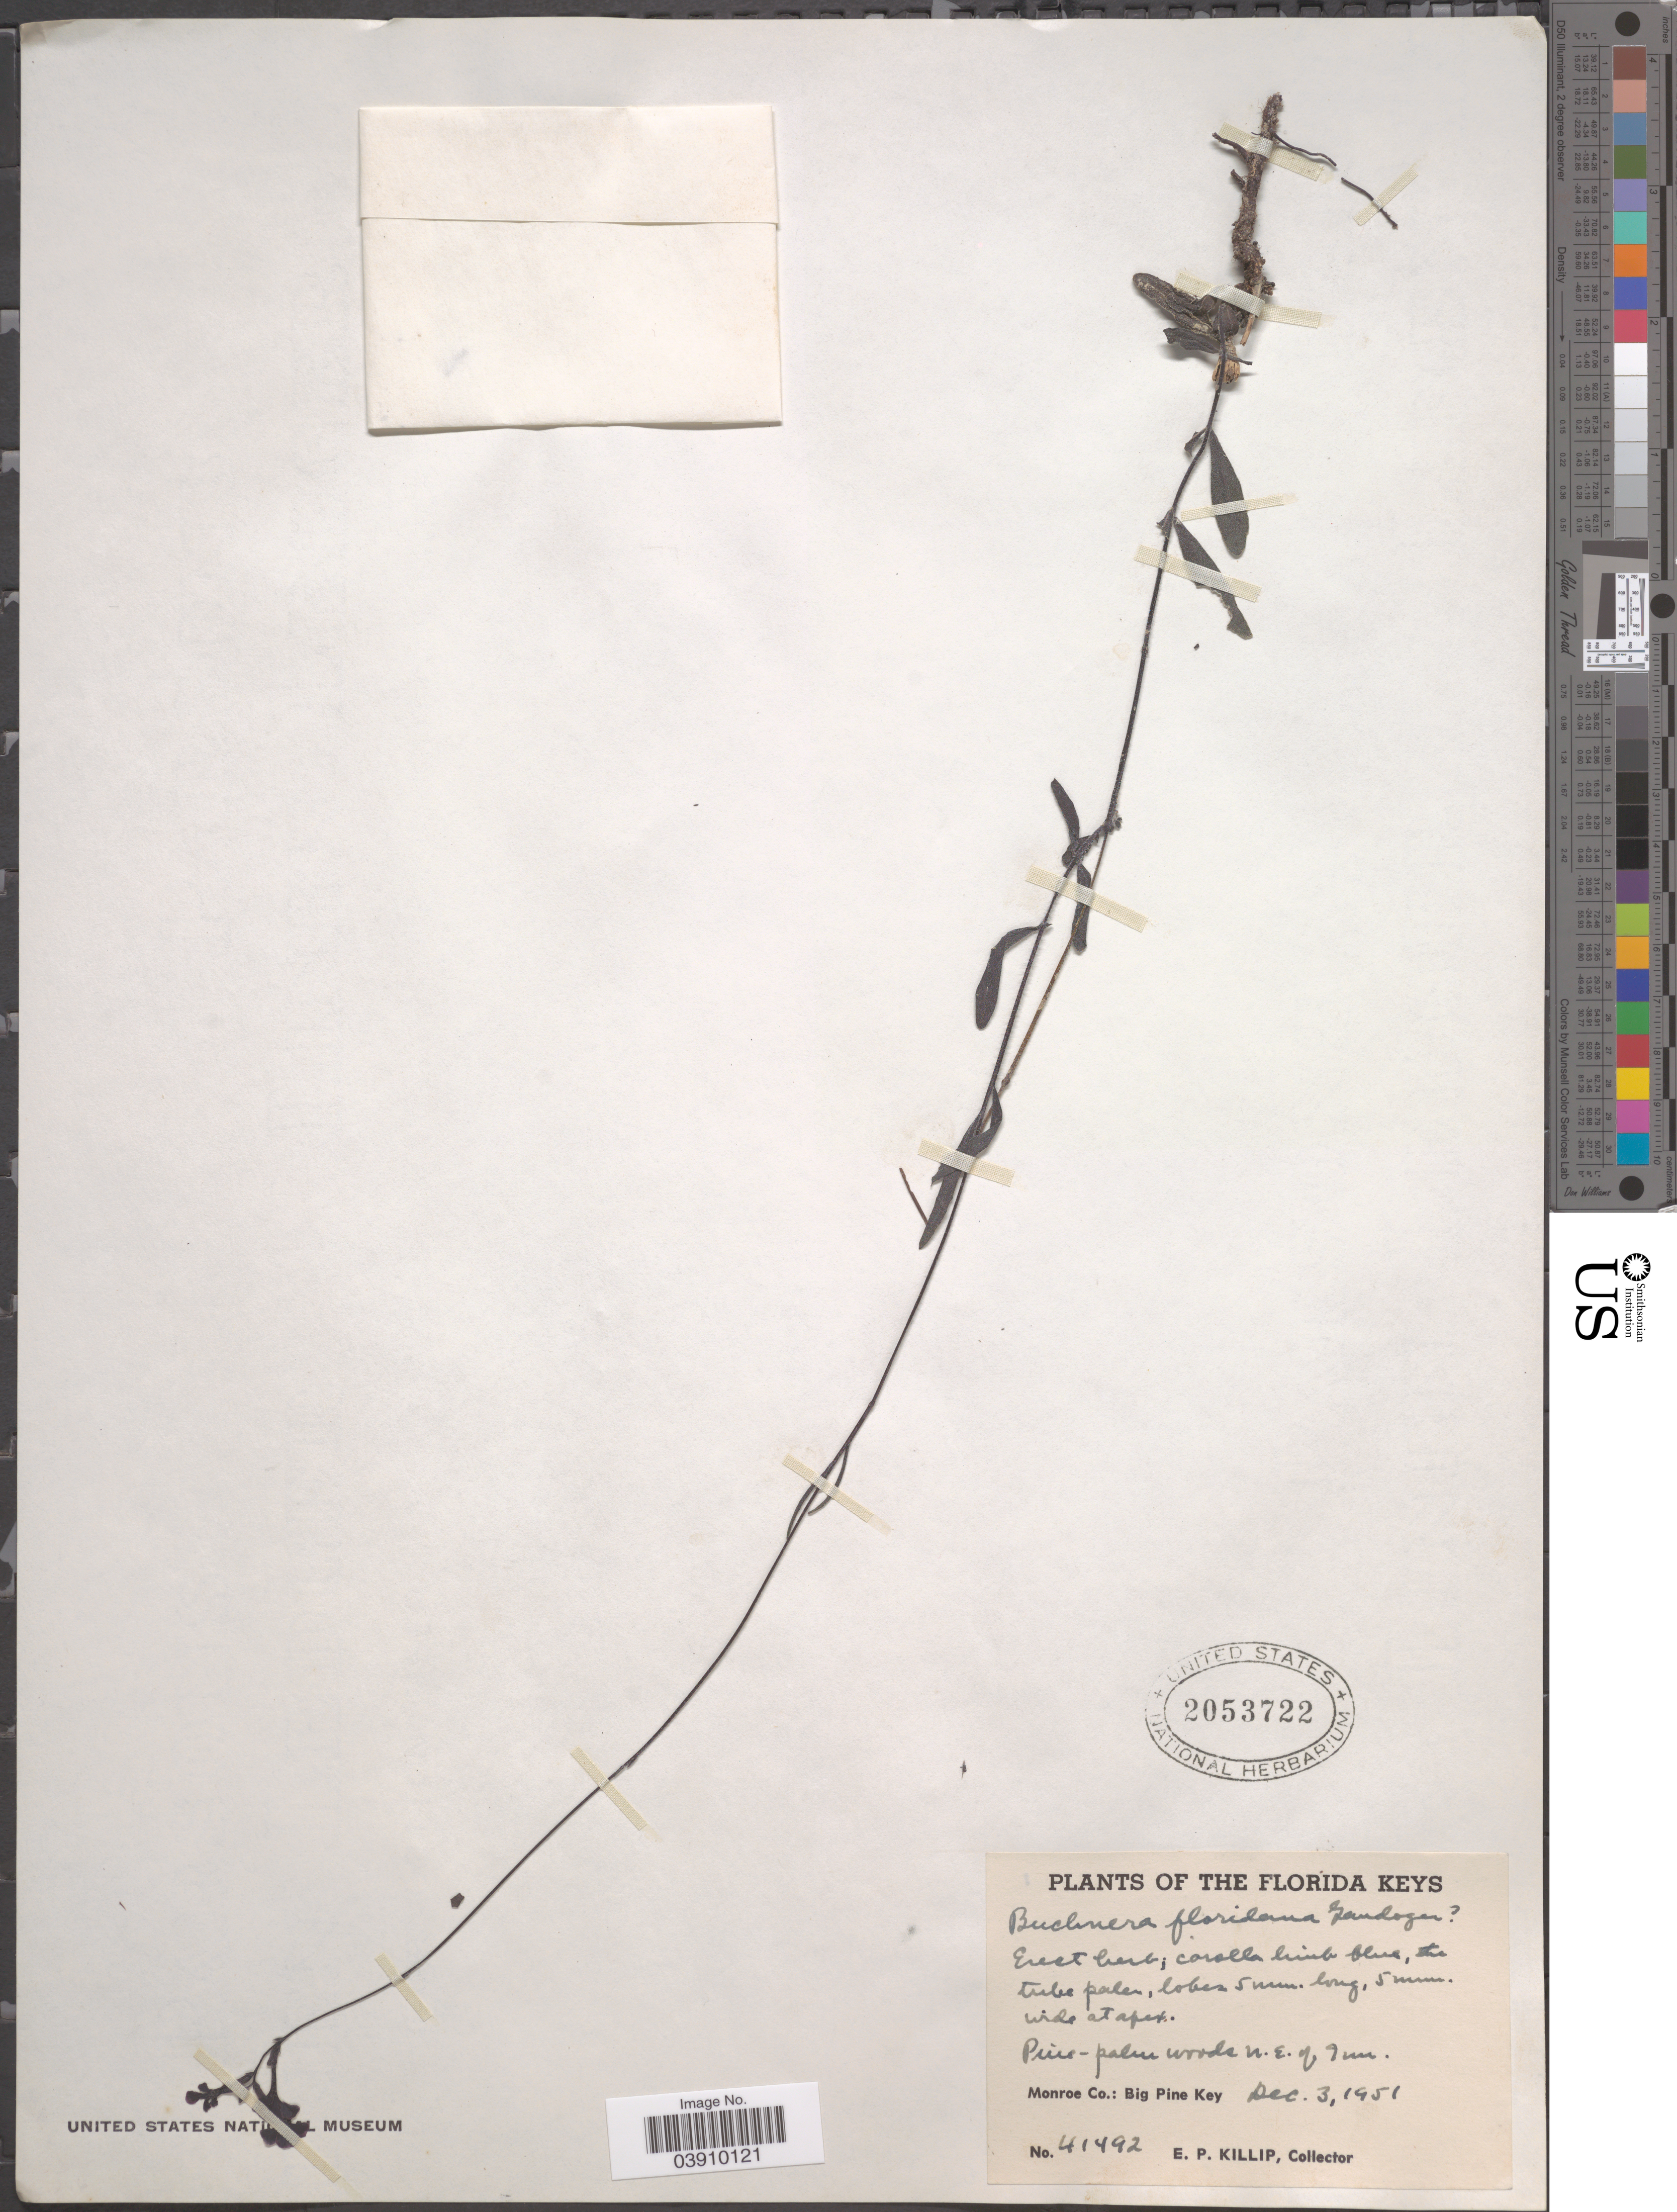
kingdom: Plantae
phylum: Tracheophyta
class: Magnoliopsida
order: Lamiales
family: Orobanchaceae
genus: Buchnera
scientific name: Buchnera floridana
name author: Gand.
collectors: E. P. Killip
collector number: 41492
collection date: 1951-12-03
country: United States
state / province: Florida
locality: Florida Keys. Pine-palm woods N.E. of Inn. Monroe Co.: Big Pine Key.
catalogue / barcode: US 2053722